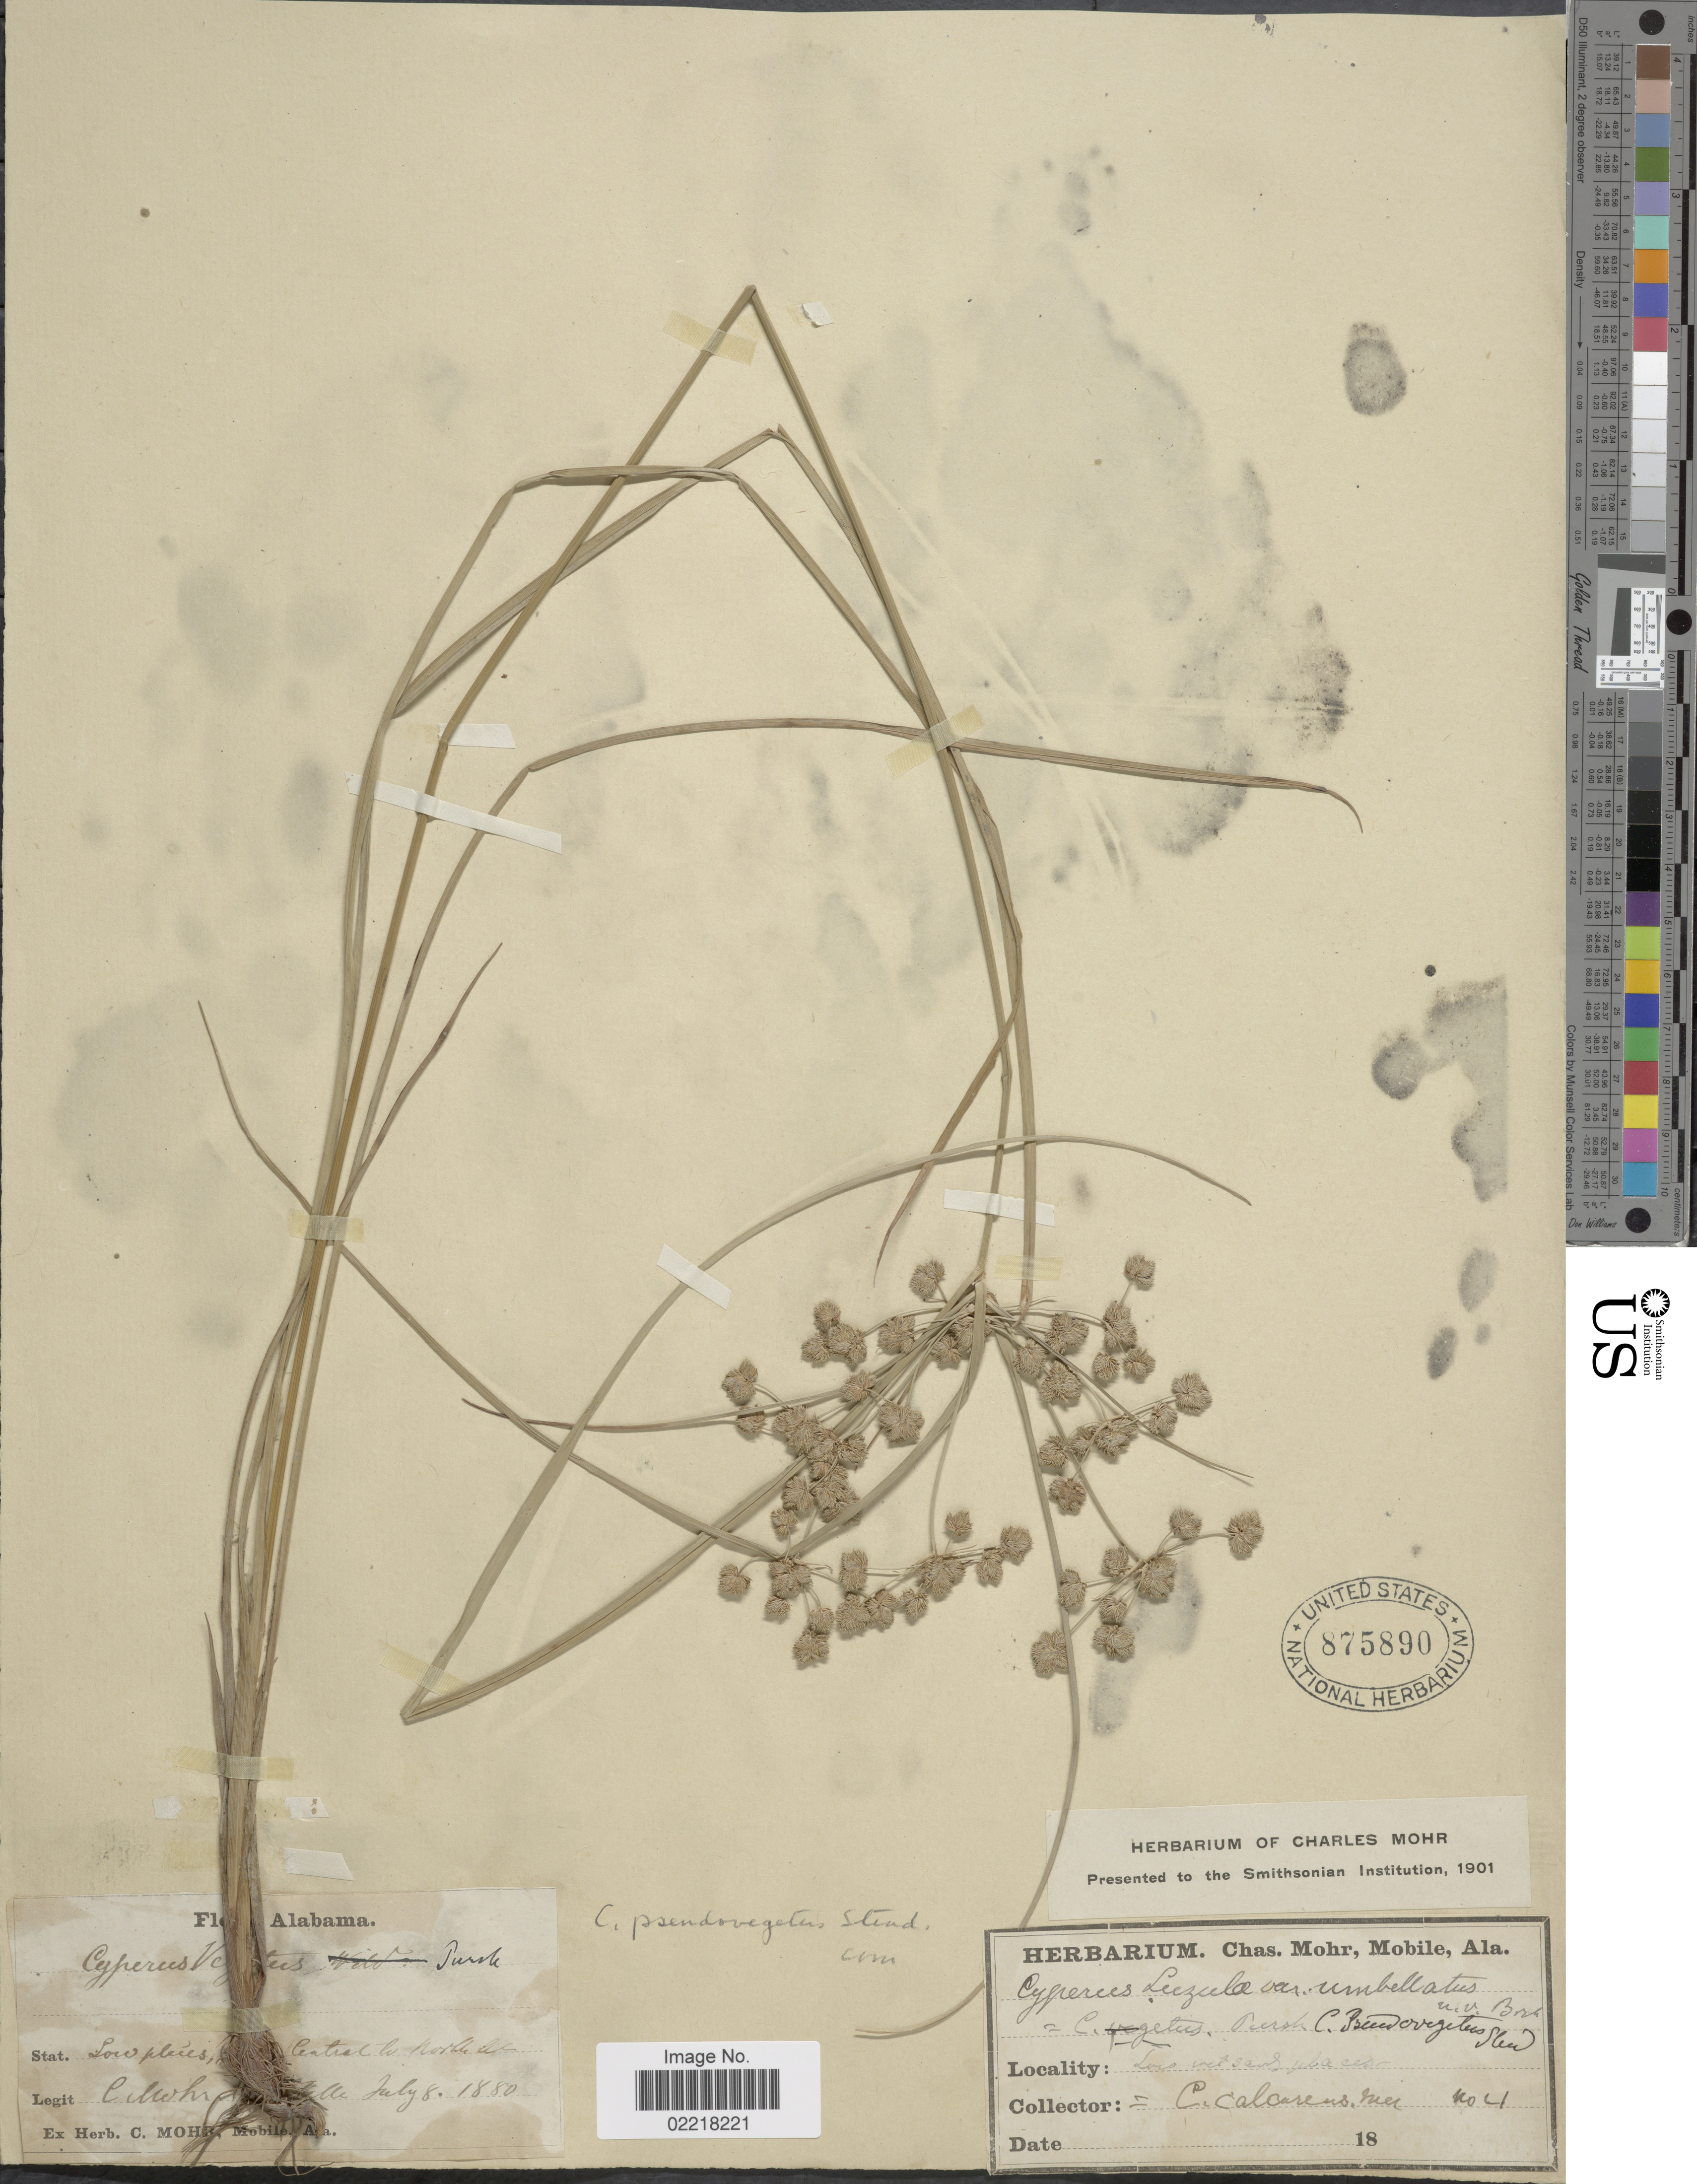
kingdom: Plantae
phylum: Tracheophyta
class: Liliopsida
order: Poales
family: Cyperaceae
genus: Cyperus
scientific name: Cyperus pseudovegetus Steud.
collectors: C. T. Mohr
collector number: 4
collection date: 1880-07-08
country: United States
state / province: Alabama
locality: [illegible text] Central to North Al.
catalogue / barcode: US 875890